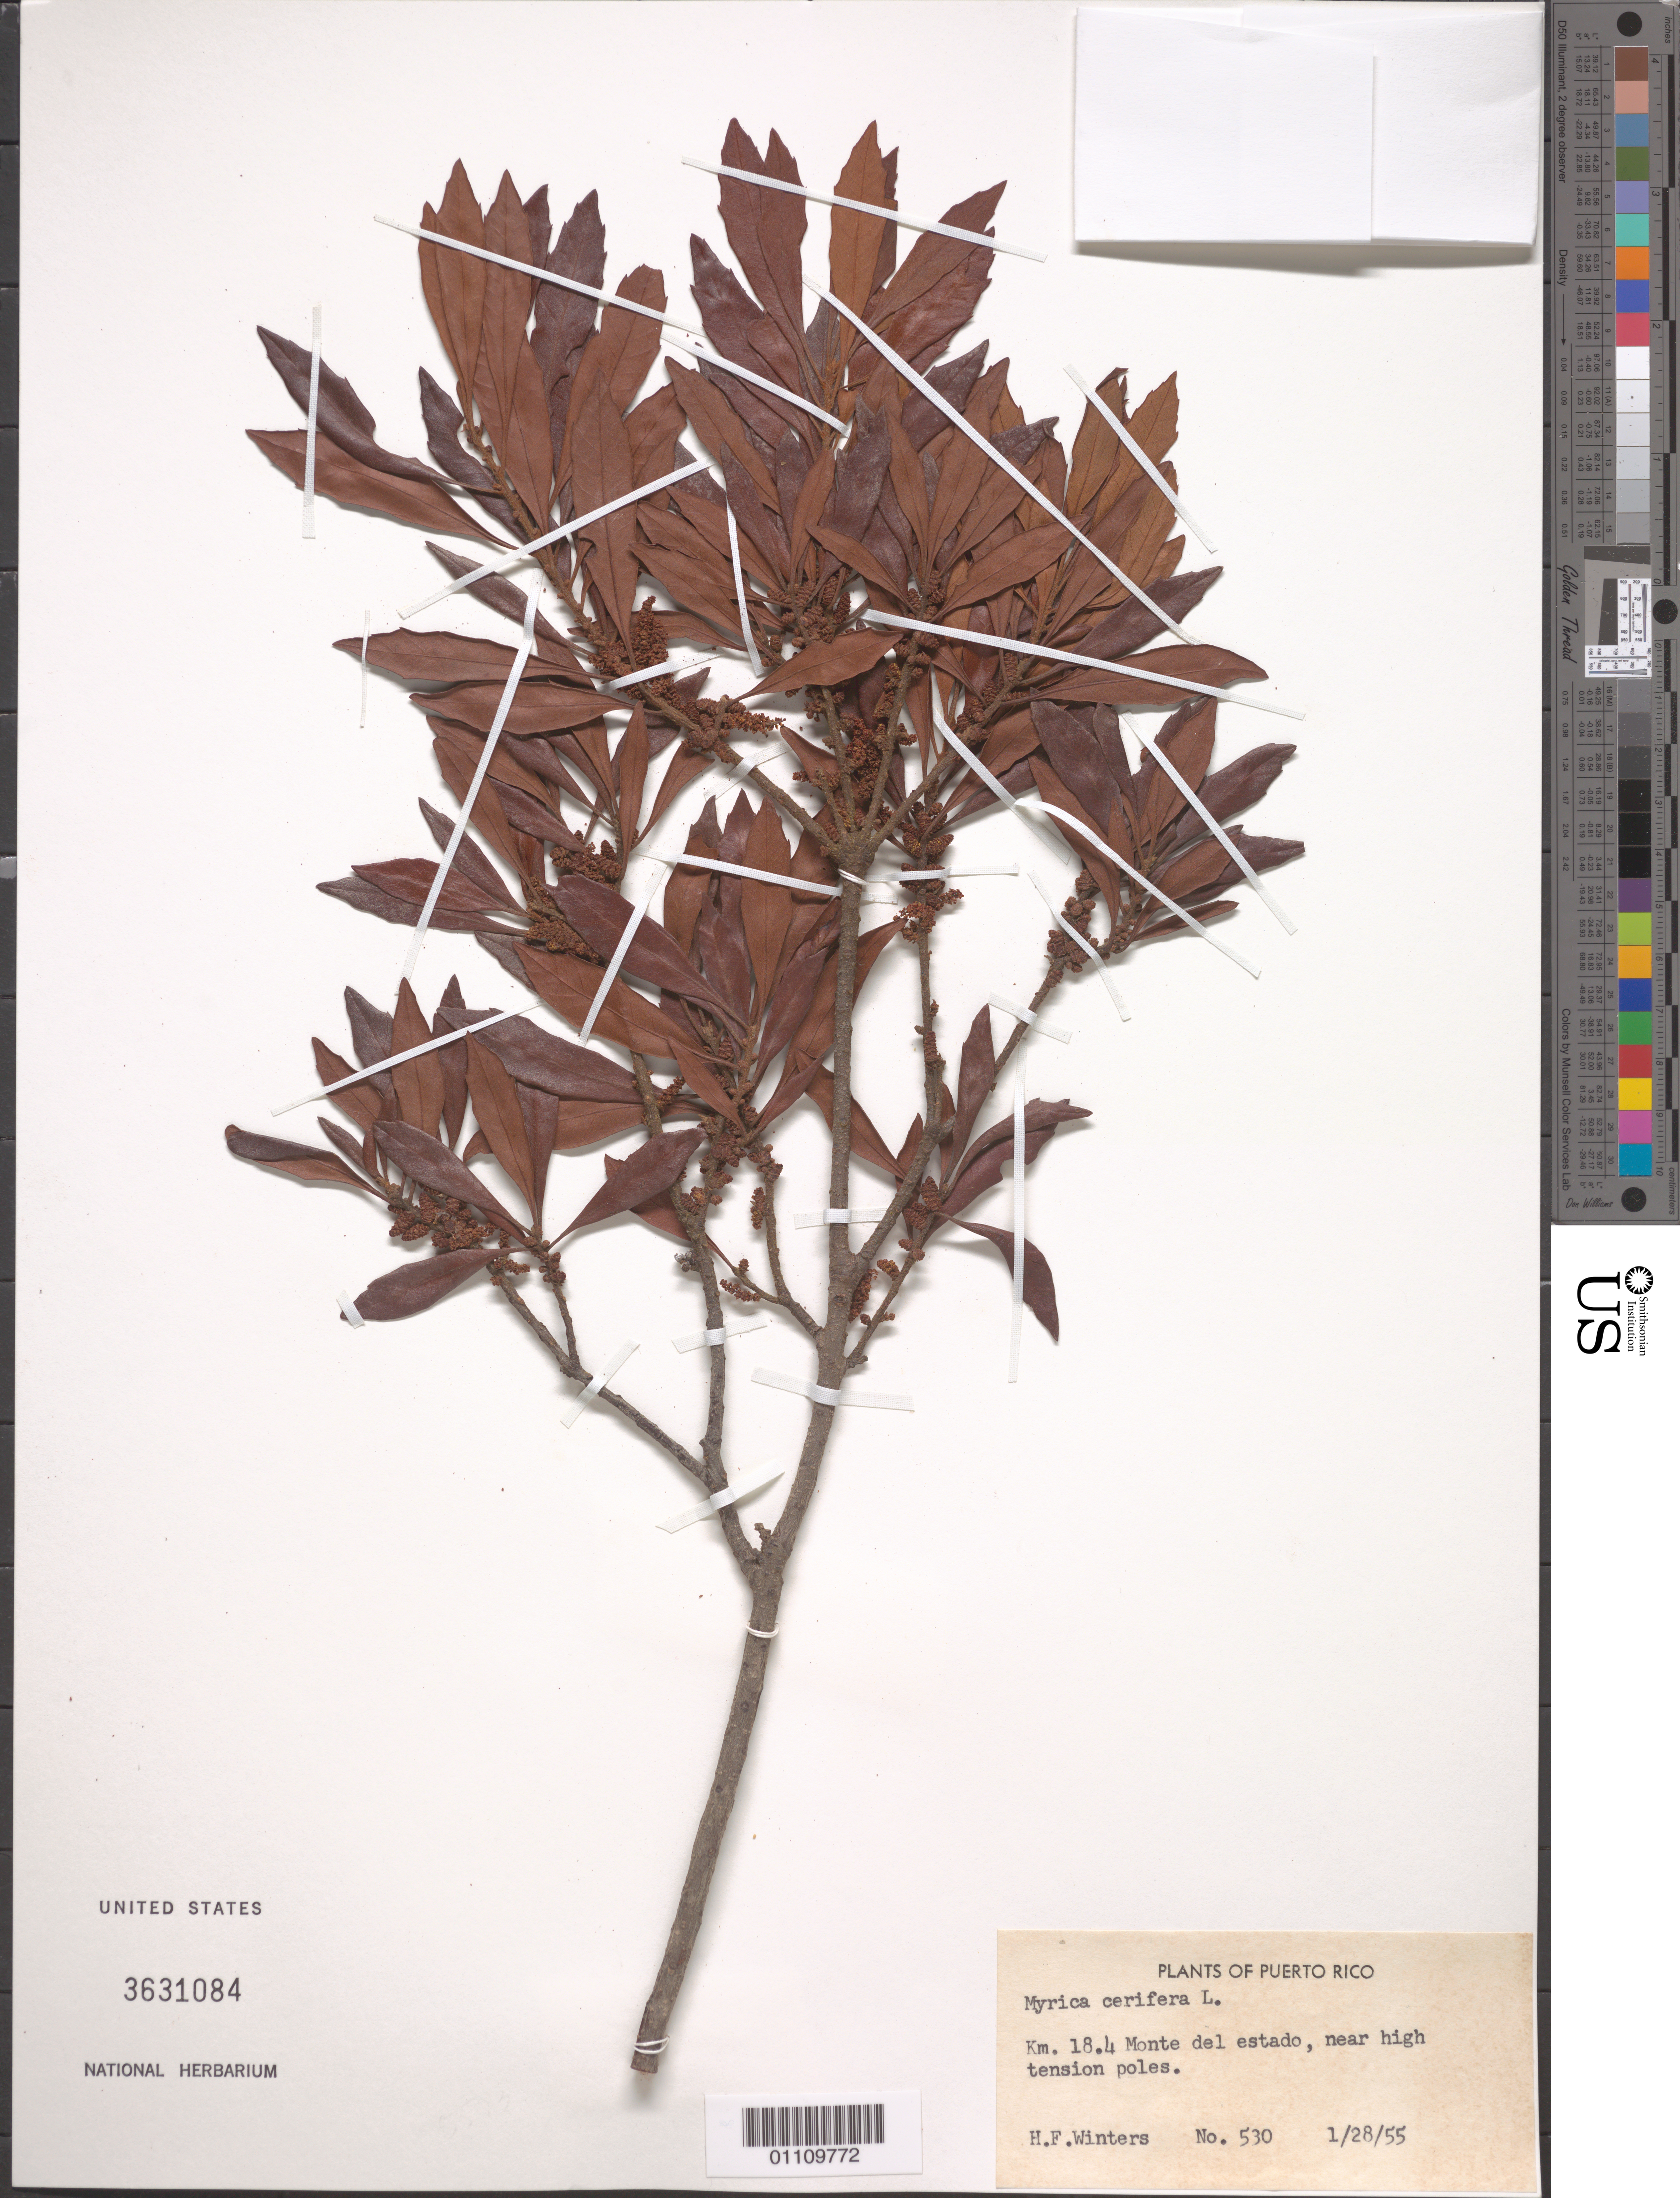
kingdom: Plantae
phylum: Tracheophyta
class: Magnoliopsida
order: Fagales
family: Myricaceae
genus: Morella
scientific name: Morella cerifera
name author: (L.) Small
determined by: Strong, M. T., (US), Smithsonian Institution - National Museum of Natural History (UNITED STATES)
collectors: H. Winters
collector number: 530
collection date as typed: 28 Jan 1955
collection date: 1955-01-28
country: Puerto Rico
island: Puerto Rico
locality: Monte del Estado, km 18.4, near high tension poles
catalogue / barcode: US 3631084